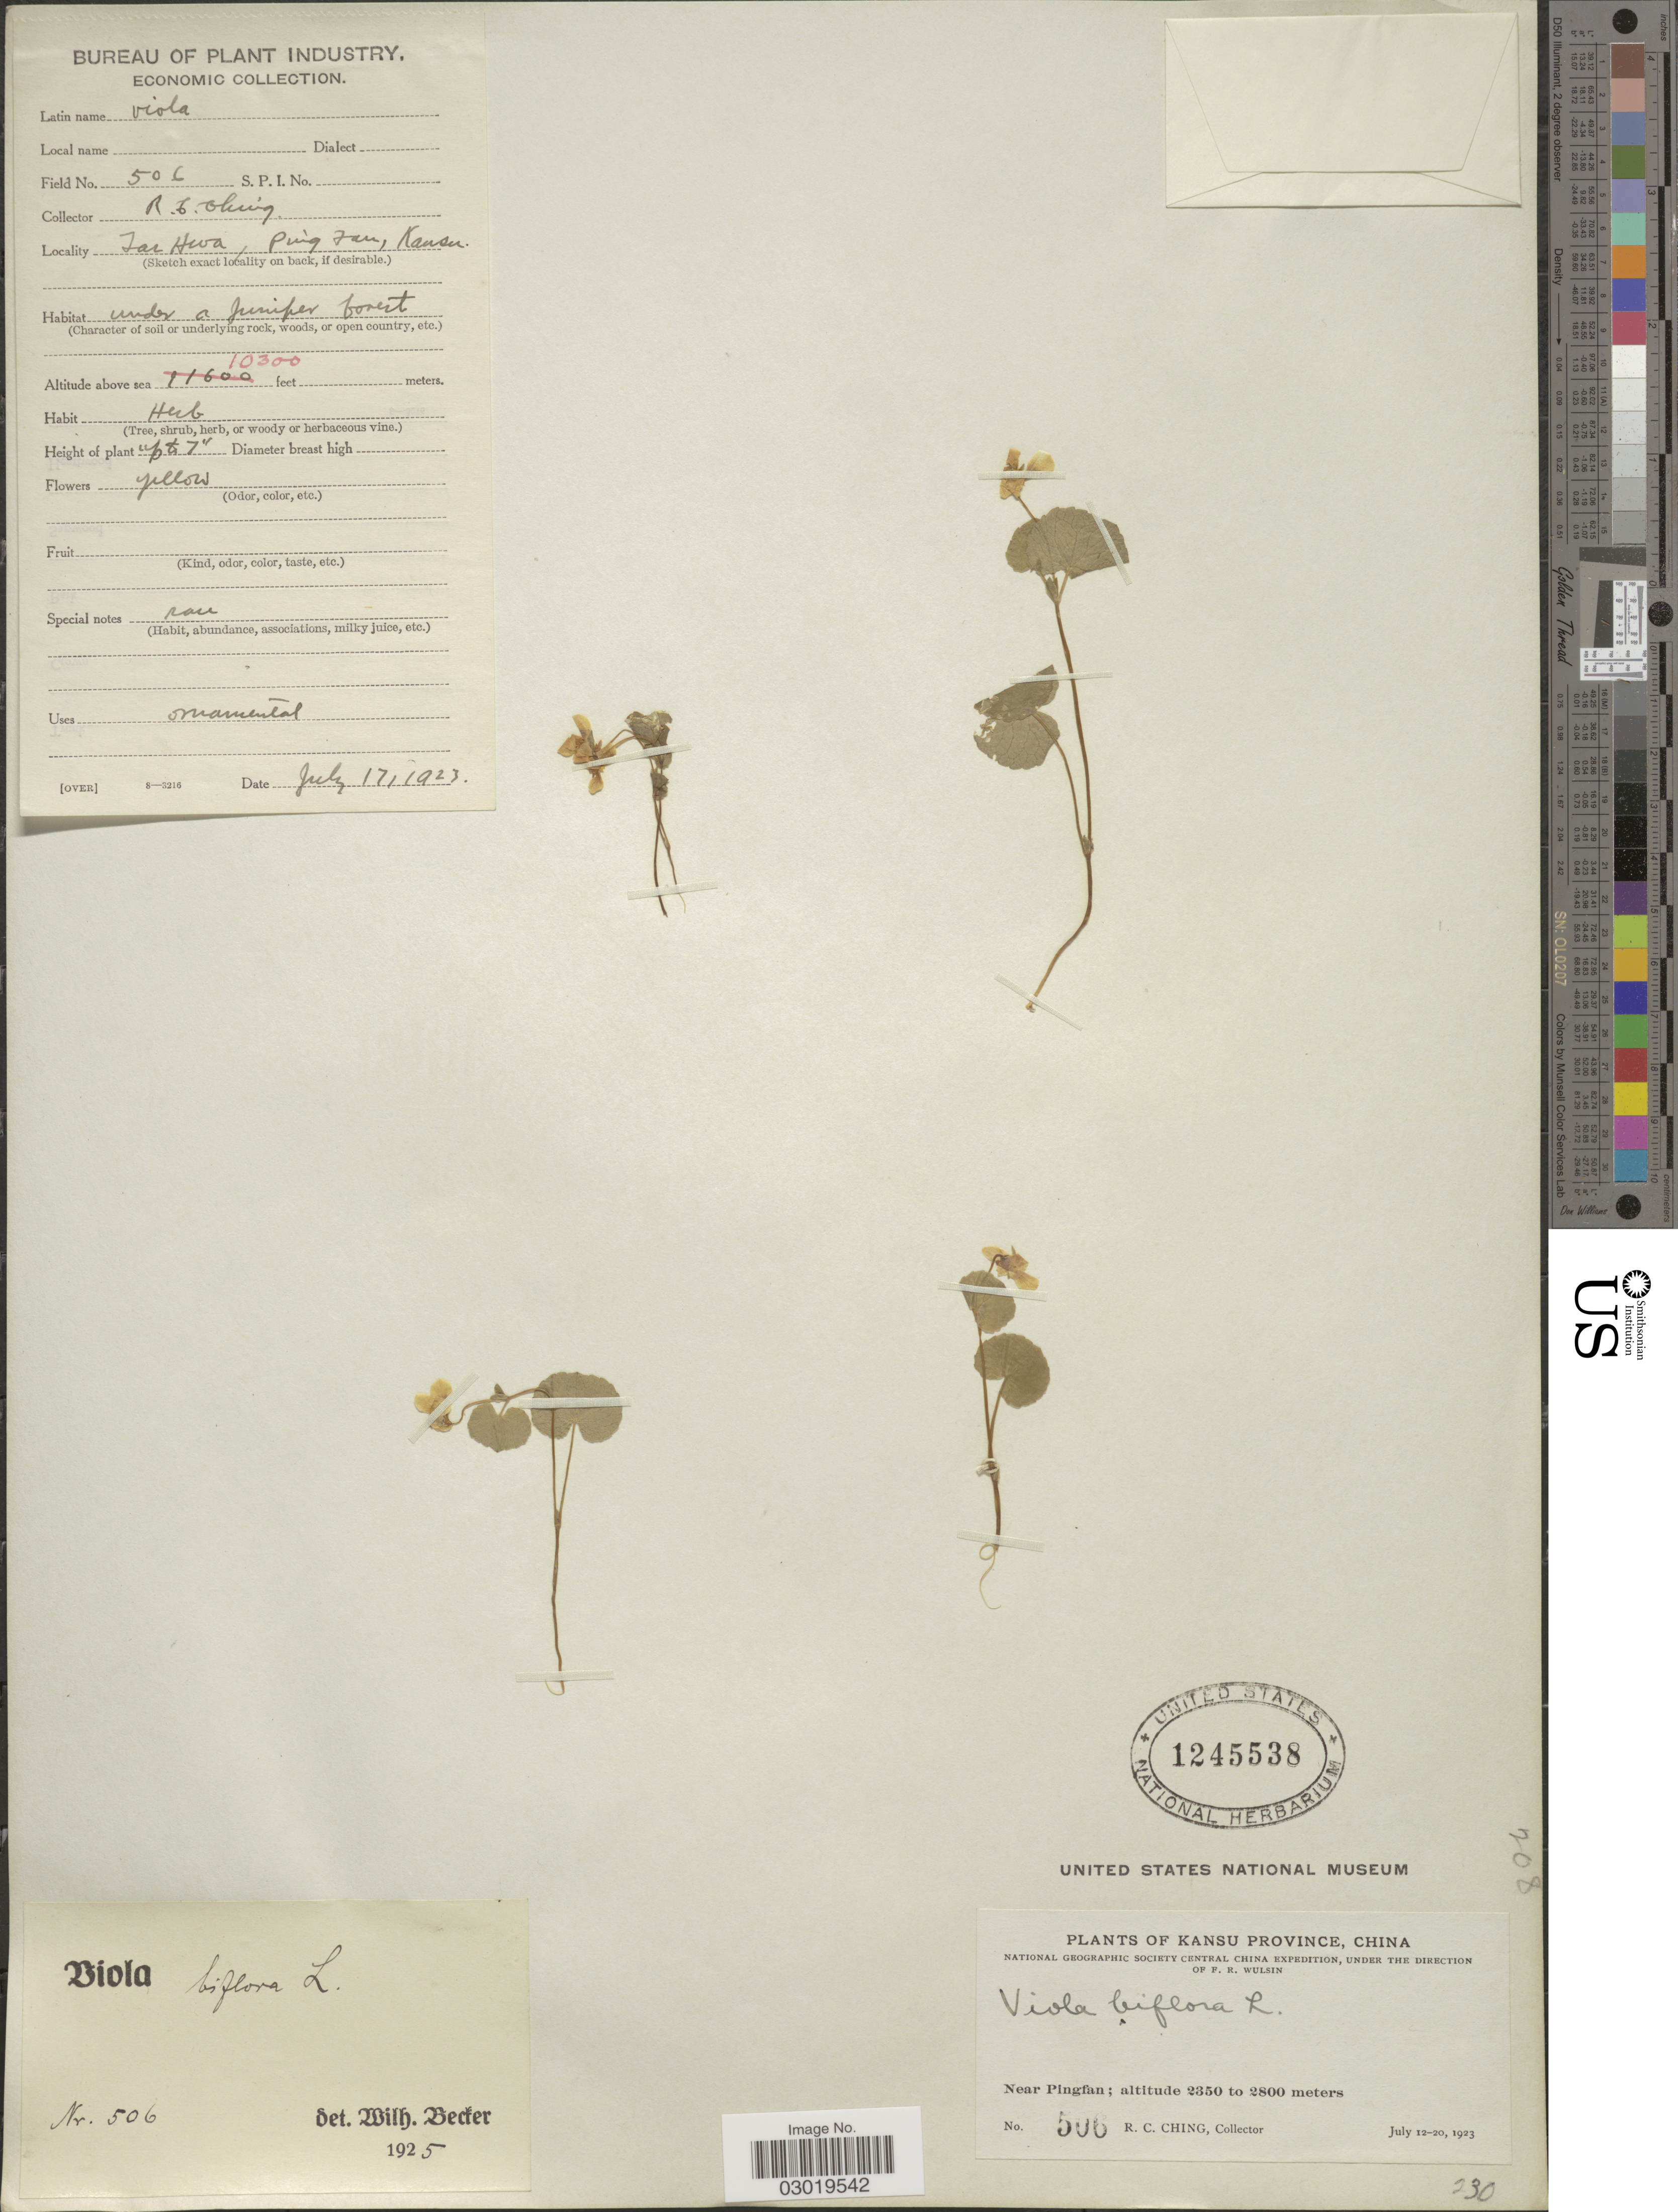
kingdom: Plantae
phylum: Tracheophyta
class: Magnoliopsida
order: Malpighiales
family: Violaceae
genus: Viola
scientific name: Viola biflora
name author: L.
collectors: R. C. Ching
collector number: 506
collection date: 1923-07-17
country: China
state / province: Gansu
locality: Kansu Province, Near Pingfan. Tar Hwa, Ping Tan.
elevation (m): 3139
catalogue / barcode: US 1245538